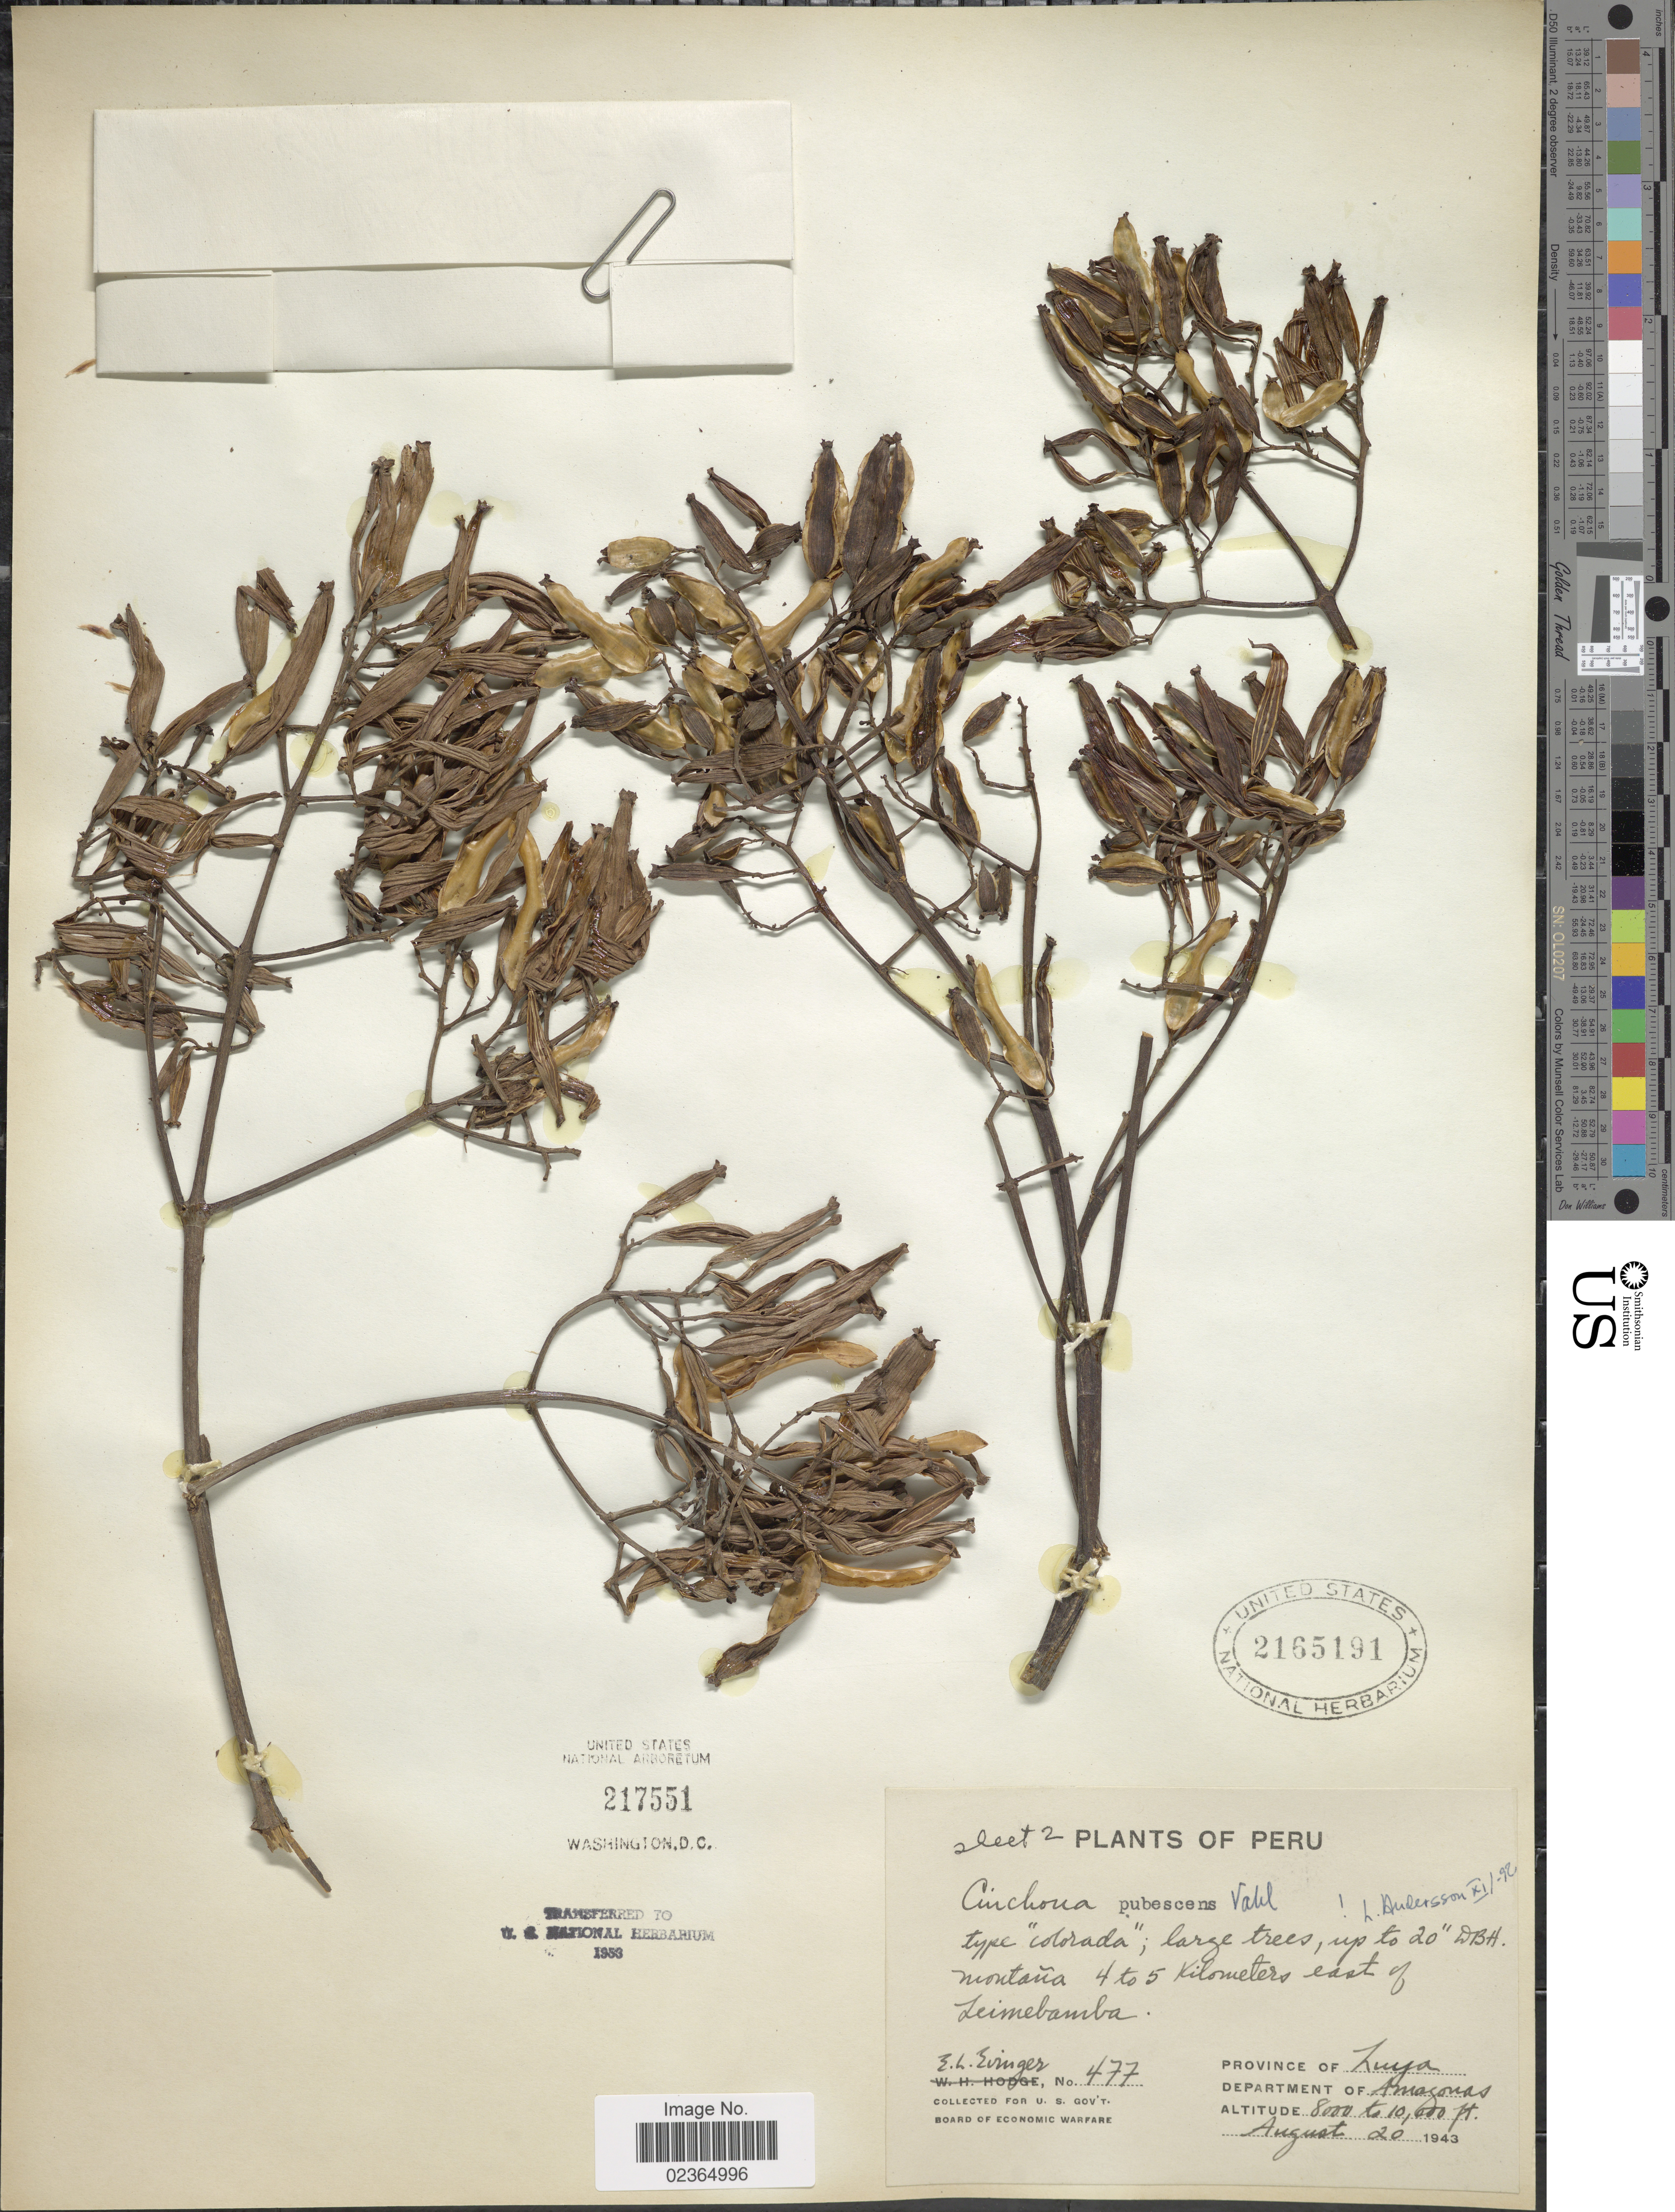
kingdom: Plantae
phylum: Tracheophyta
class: Magnoliopsida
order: Gentianales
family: Rubiaceae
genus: Cinchona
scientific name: Cinchona pubescens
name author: Vahl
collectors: E. Evinger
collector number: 477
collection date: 1943-08-20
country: Peru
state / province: Amazonas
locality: Montaña 4 to 5 kilometers east of Leimebamba. Province of Luya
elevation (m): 2438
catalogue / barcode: US 2165191